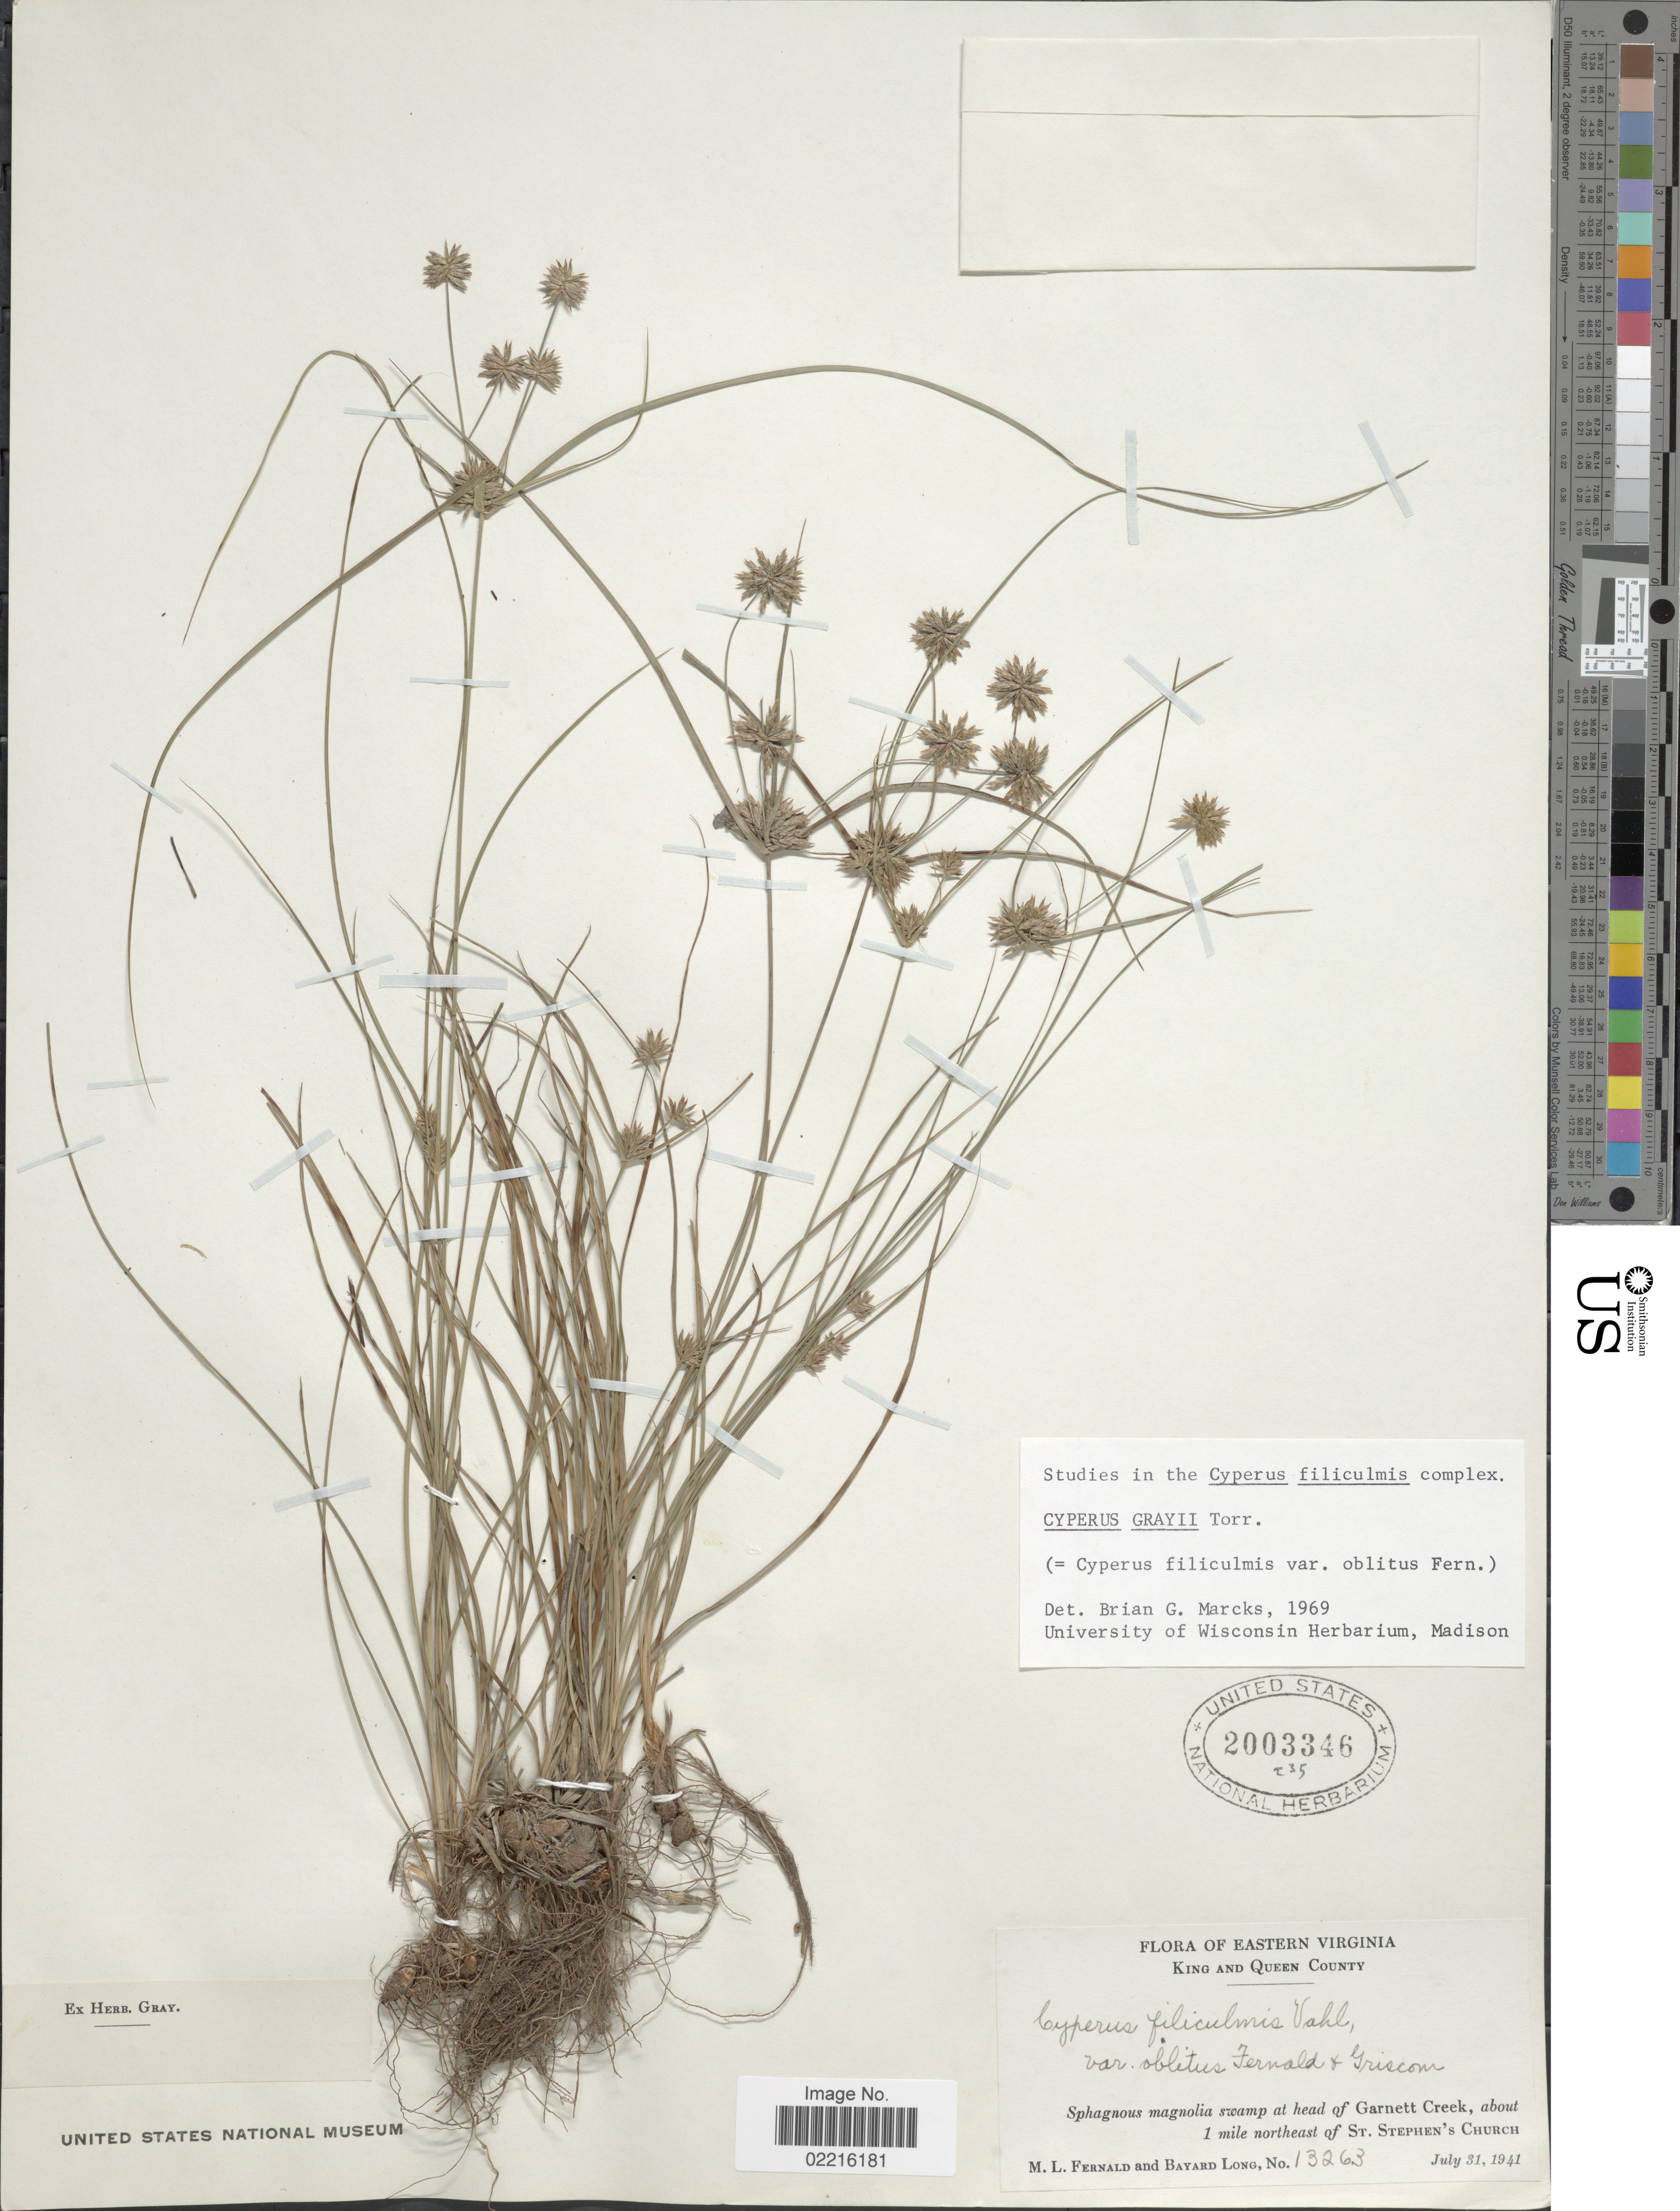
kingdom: Plantae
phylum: Tracheophyta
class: Liliopsida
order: Poales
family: Cyperaceae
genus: Cyperus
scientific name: Cyperus grayi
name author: Torr.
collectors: M. L. Fernald & B. Long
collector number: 13263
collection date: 1941-07-31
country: United States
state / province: Virginia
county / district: King and Queen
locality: Eastern Virginia, King and Queen County, Sphagnous magnolia swamp at head of Garnett Creek, about 1 mile northeast of St Stephen's Church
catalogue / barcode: US 2003346